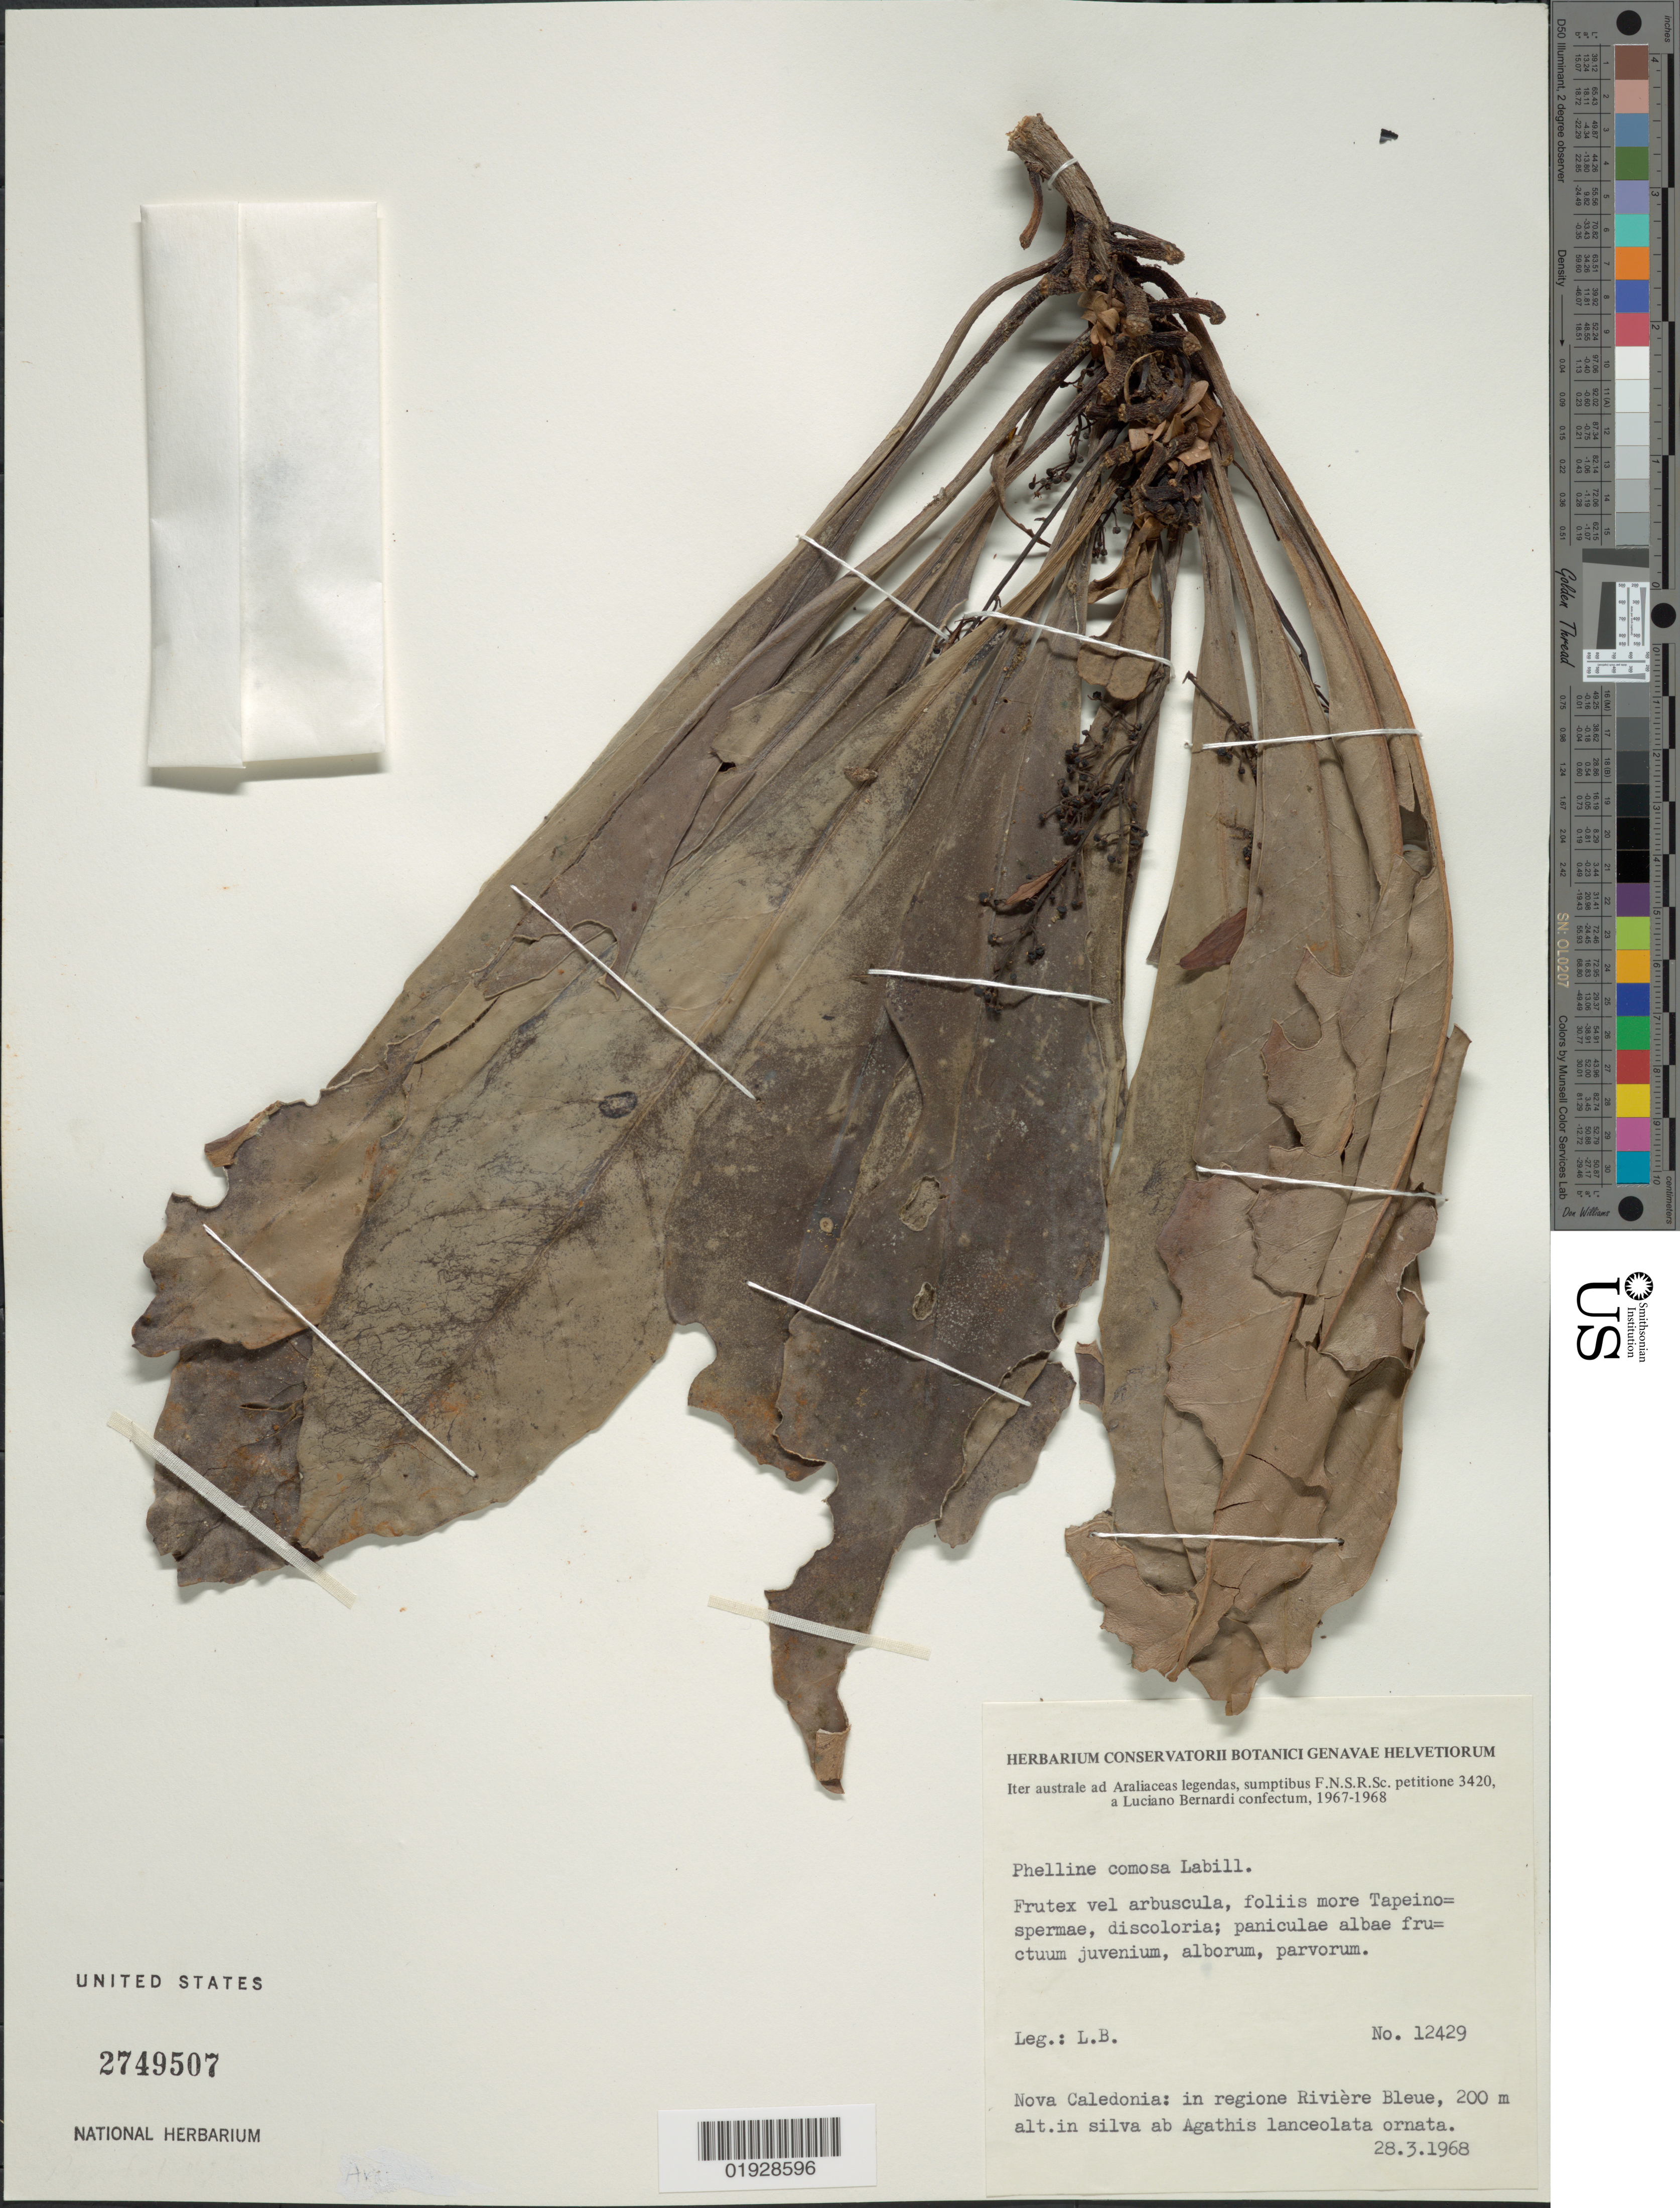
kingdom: Plantae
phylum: Tracheophyta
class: Magnoliopsida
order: Asterales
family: Phellinaceae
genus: Phelline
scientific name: Phelline comosa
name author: Labill.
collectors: L. Bernardi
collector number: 12429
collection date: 1968-03-28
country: New Caledonia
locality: Nova Caledonia: in regione Rivière Bleue.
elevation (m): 200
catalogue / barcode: US 2749507